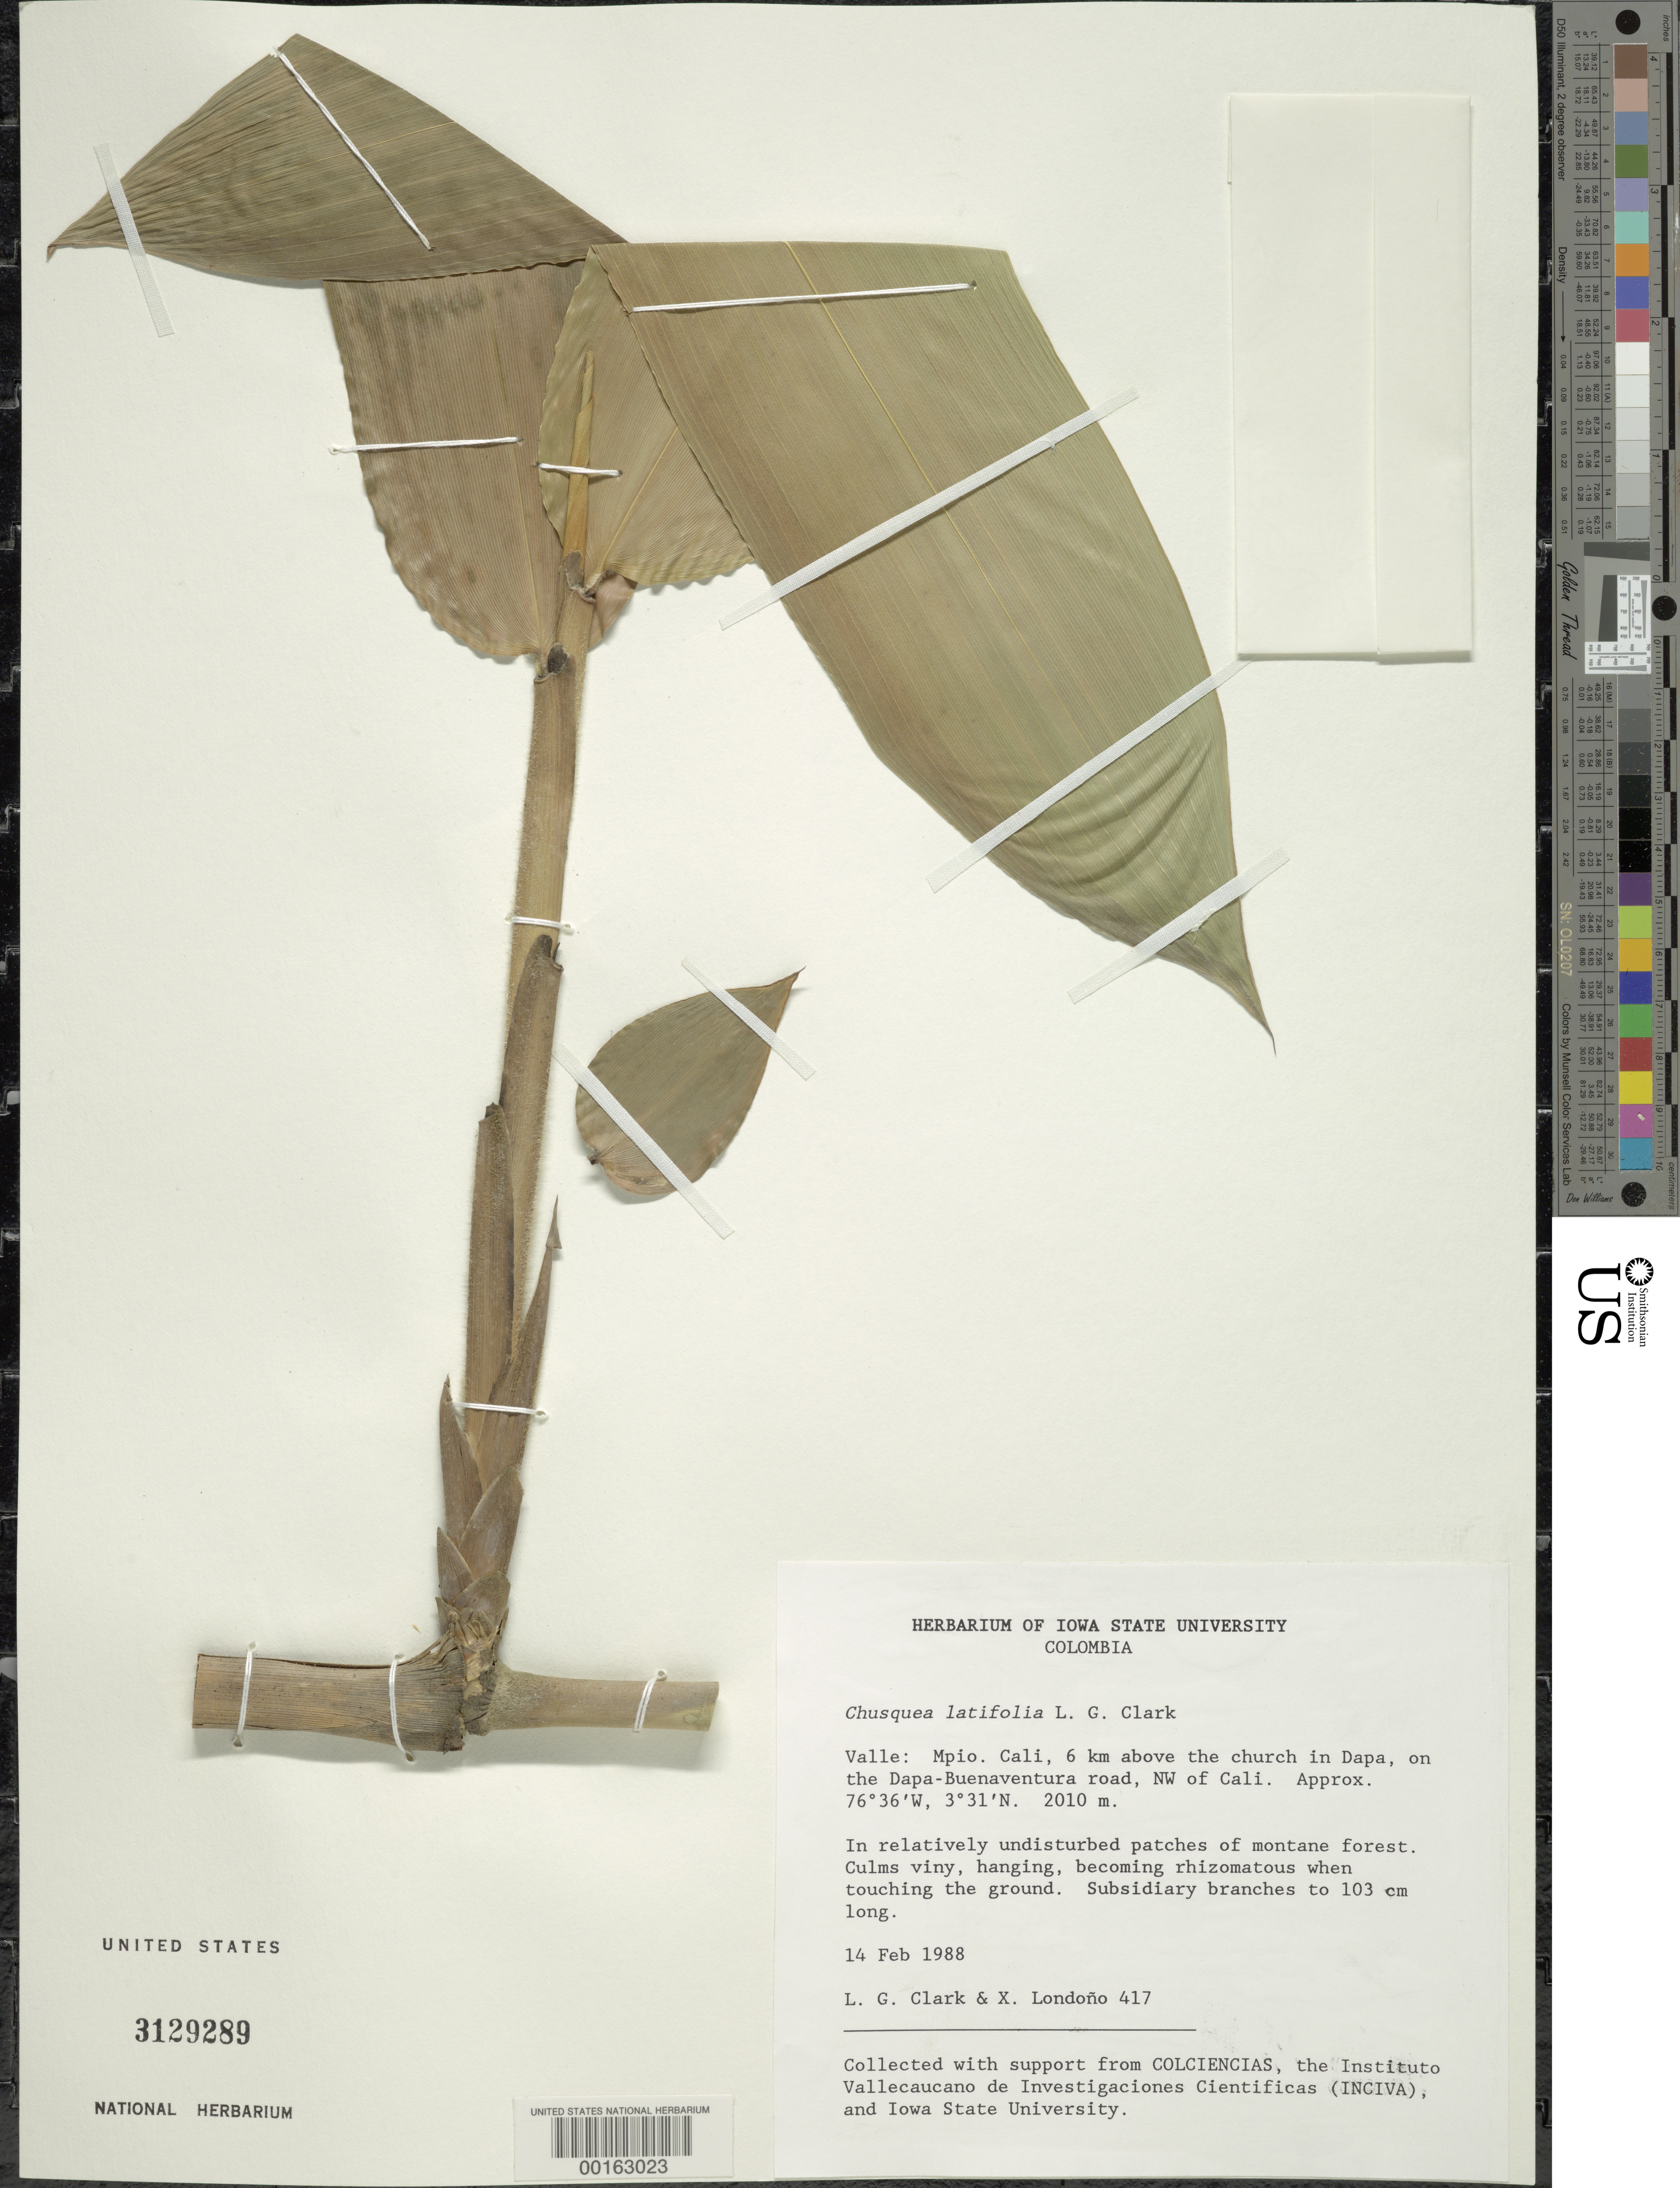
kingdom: Plantae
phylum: Tracheophyta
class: Liliopsida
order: Poales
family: Poaceae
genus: Chusquea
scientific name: Chusquea latifolia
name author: L.G. Clark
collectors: L. G. Clark & X. Londoño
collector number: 417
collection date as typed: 14 Feb 1988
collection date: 1988-02-14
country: Colombia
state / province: Valle del Cauca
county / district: Cali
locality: Mun. Cali, 6 km above the church in Dapa, on the Dapa-Buena Ventura road, NW of Cali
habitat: In relatively undisturbed patches of montane forest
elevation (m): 2010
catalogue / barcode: US 3129289